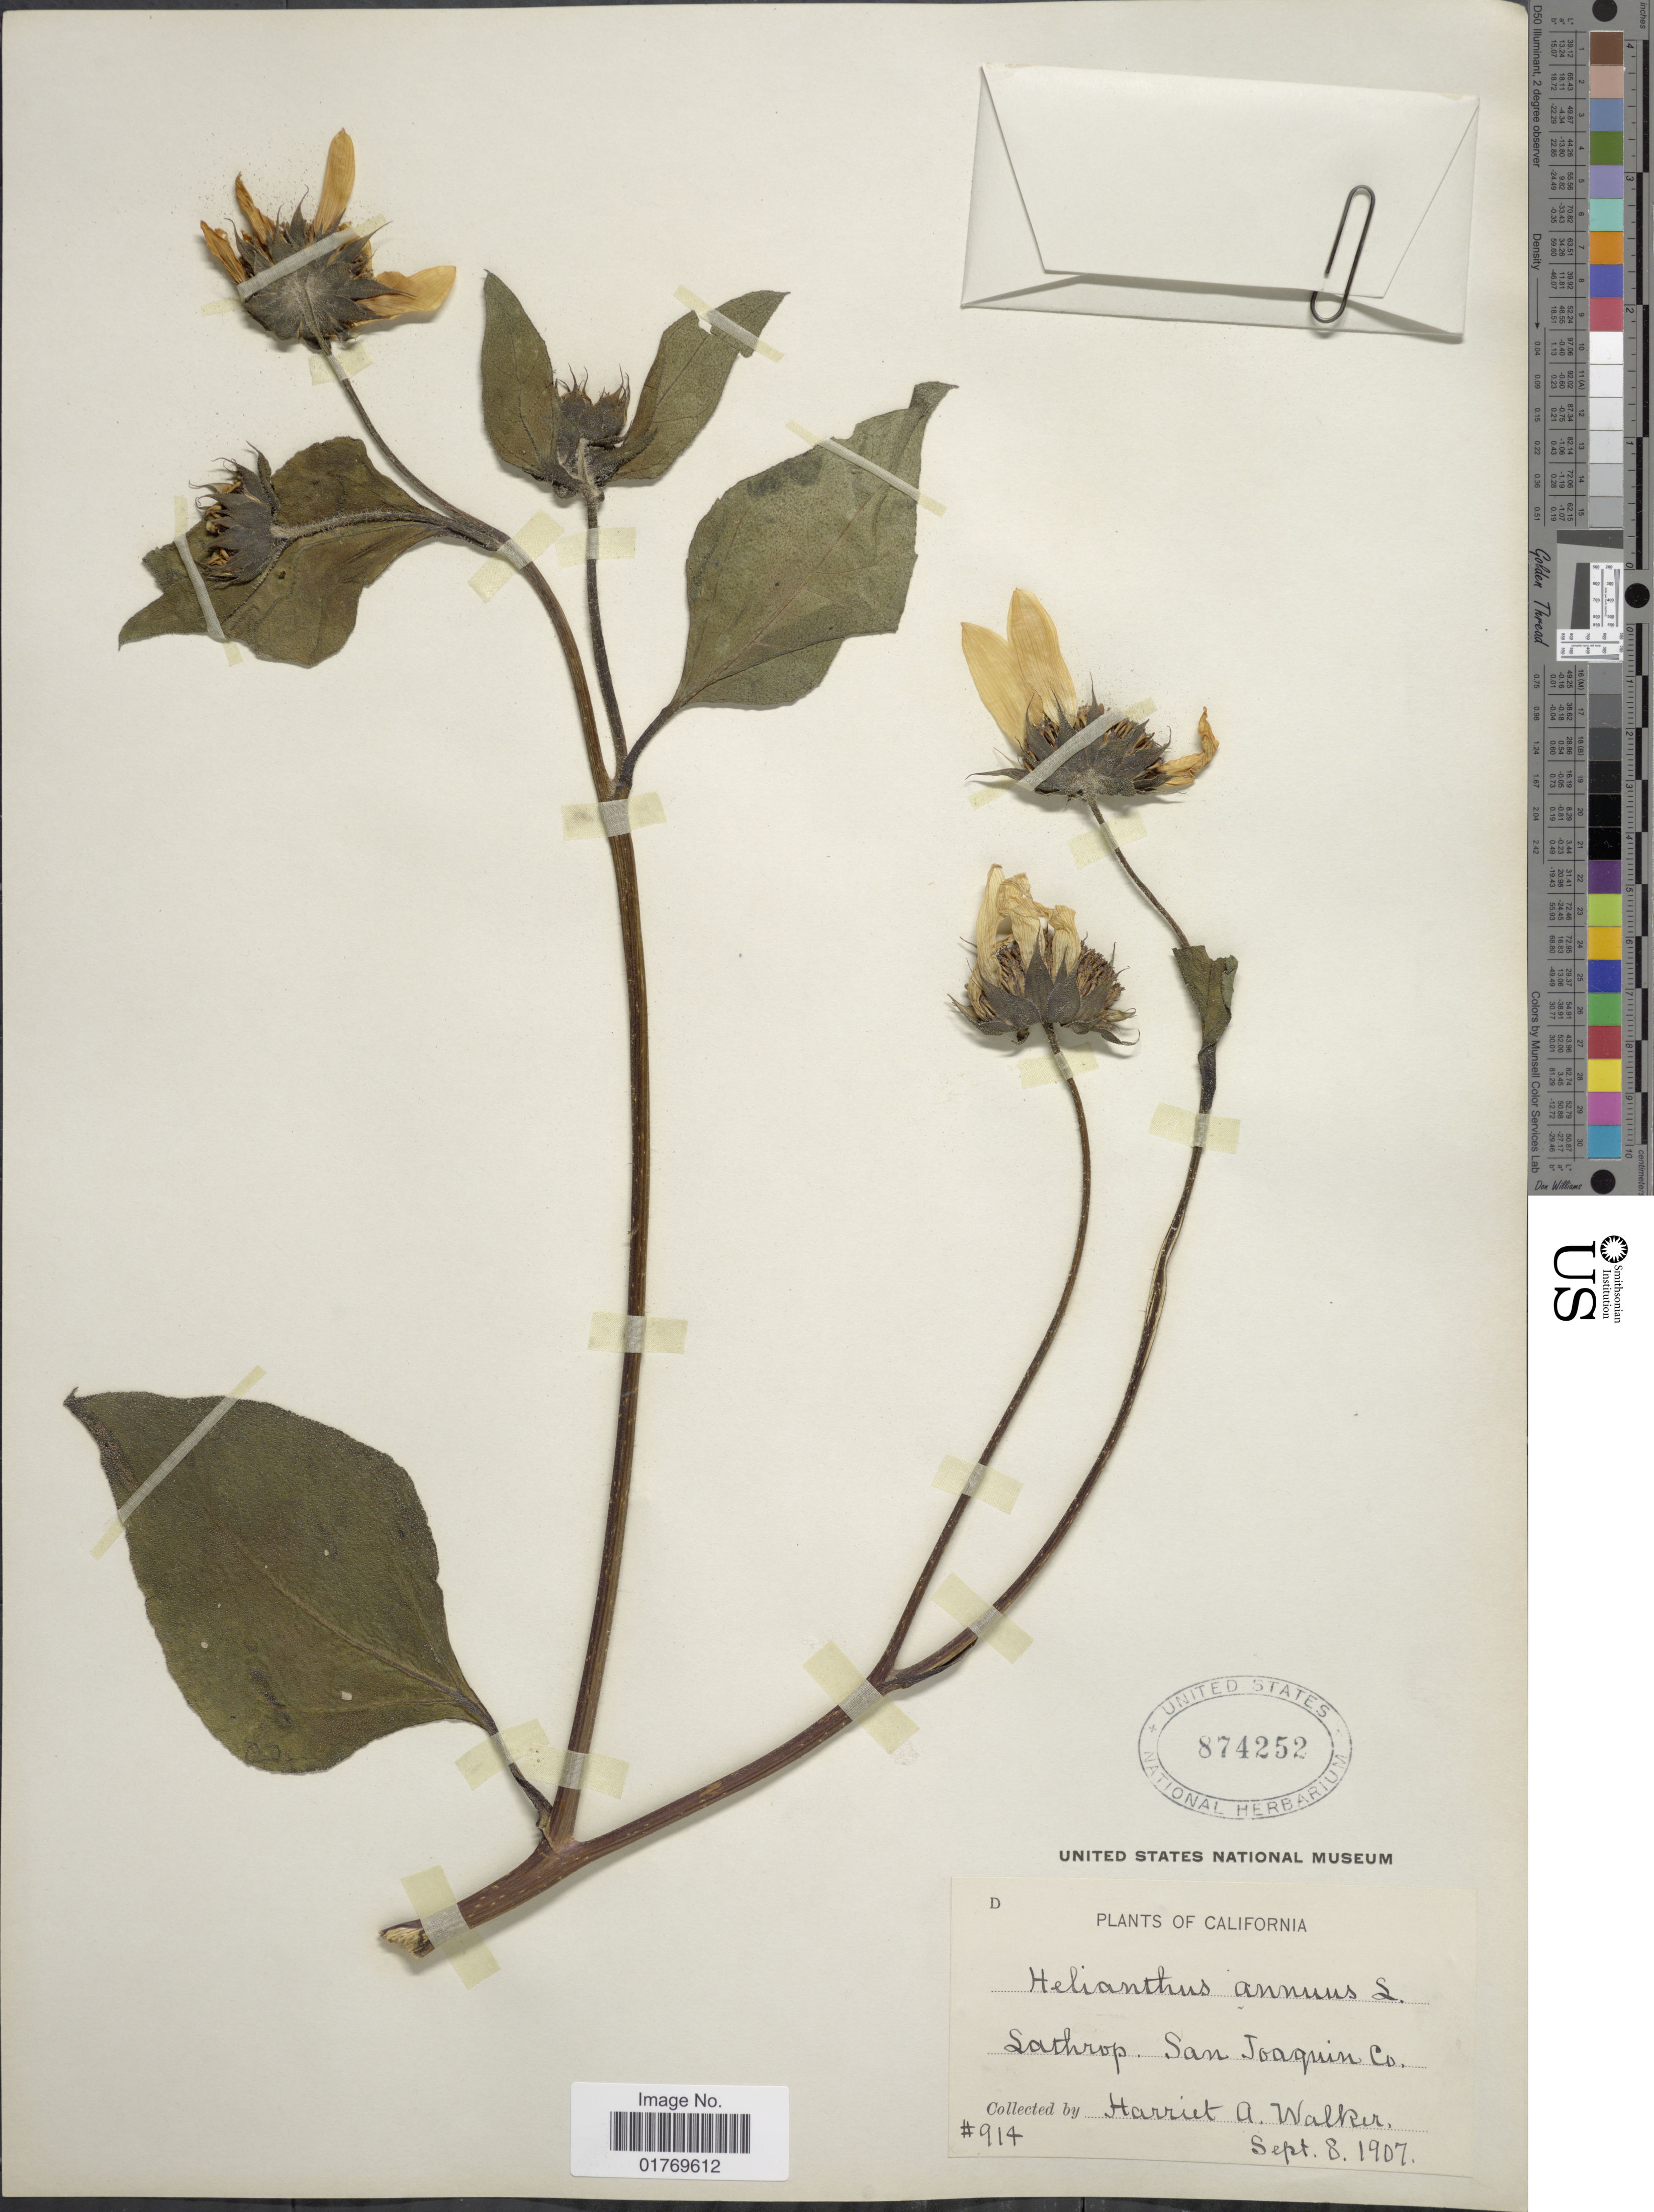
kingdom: Plantae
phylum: Tracheophyta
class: Magnoliopsida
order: Asterales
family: Asteraceae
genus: Helianthus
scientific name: Helianthus annuus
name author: L.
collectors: H. Walker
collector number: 914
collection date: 1907-09-08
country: United States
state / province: California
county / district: San Joaquin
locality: Lathrop. San Joaquin Co.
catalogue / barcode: US 874252